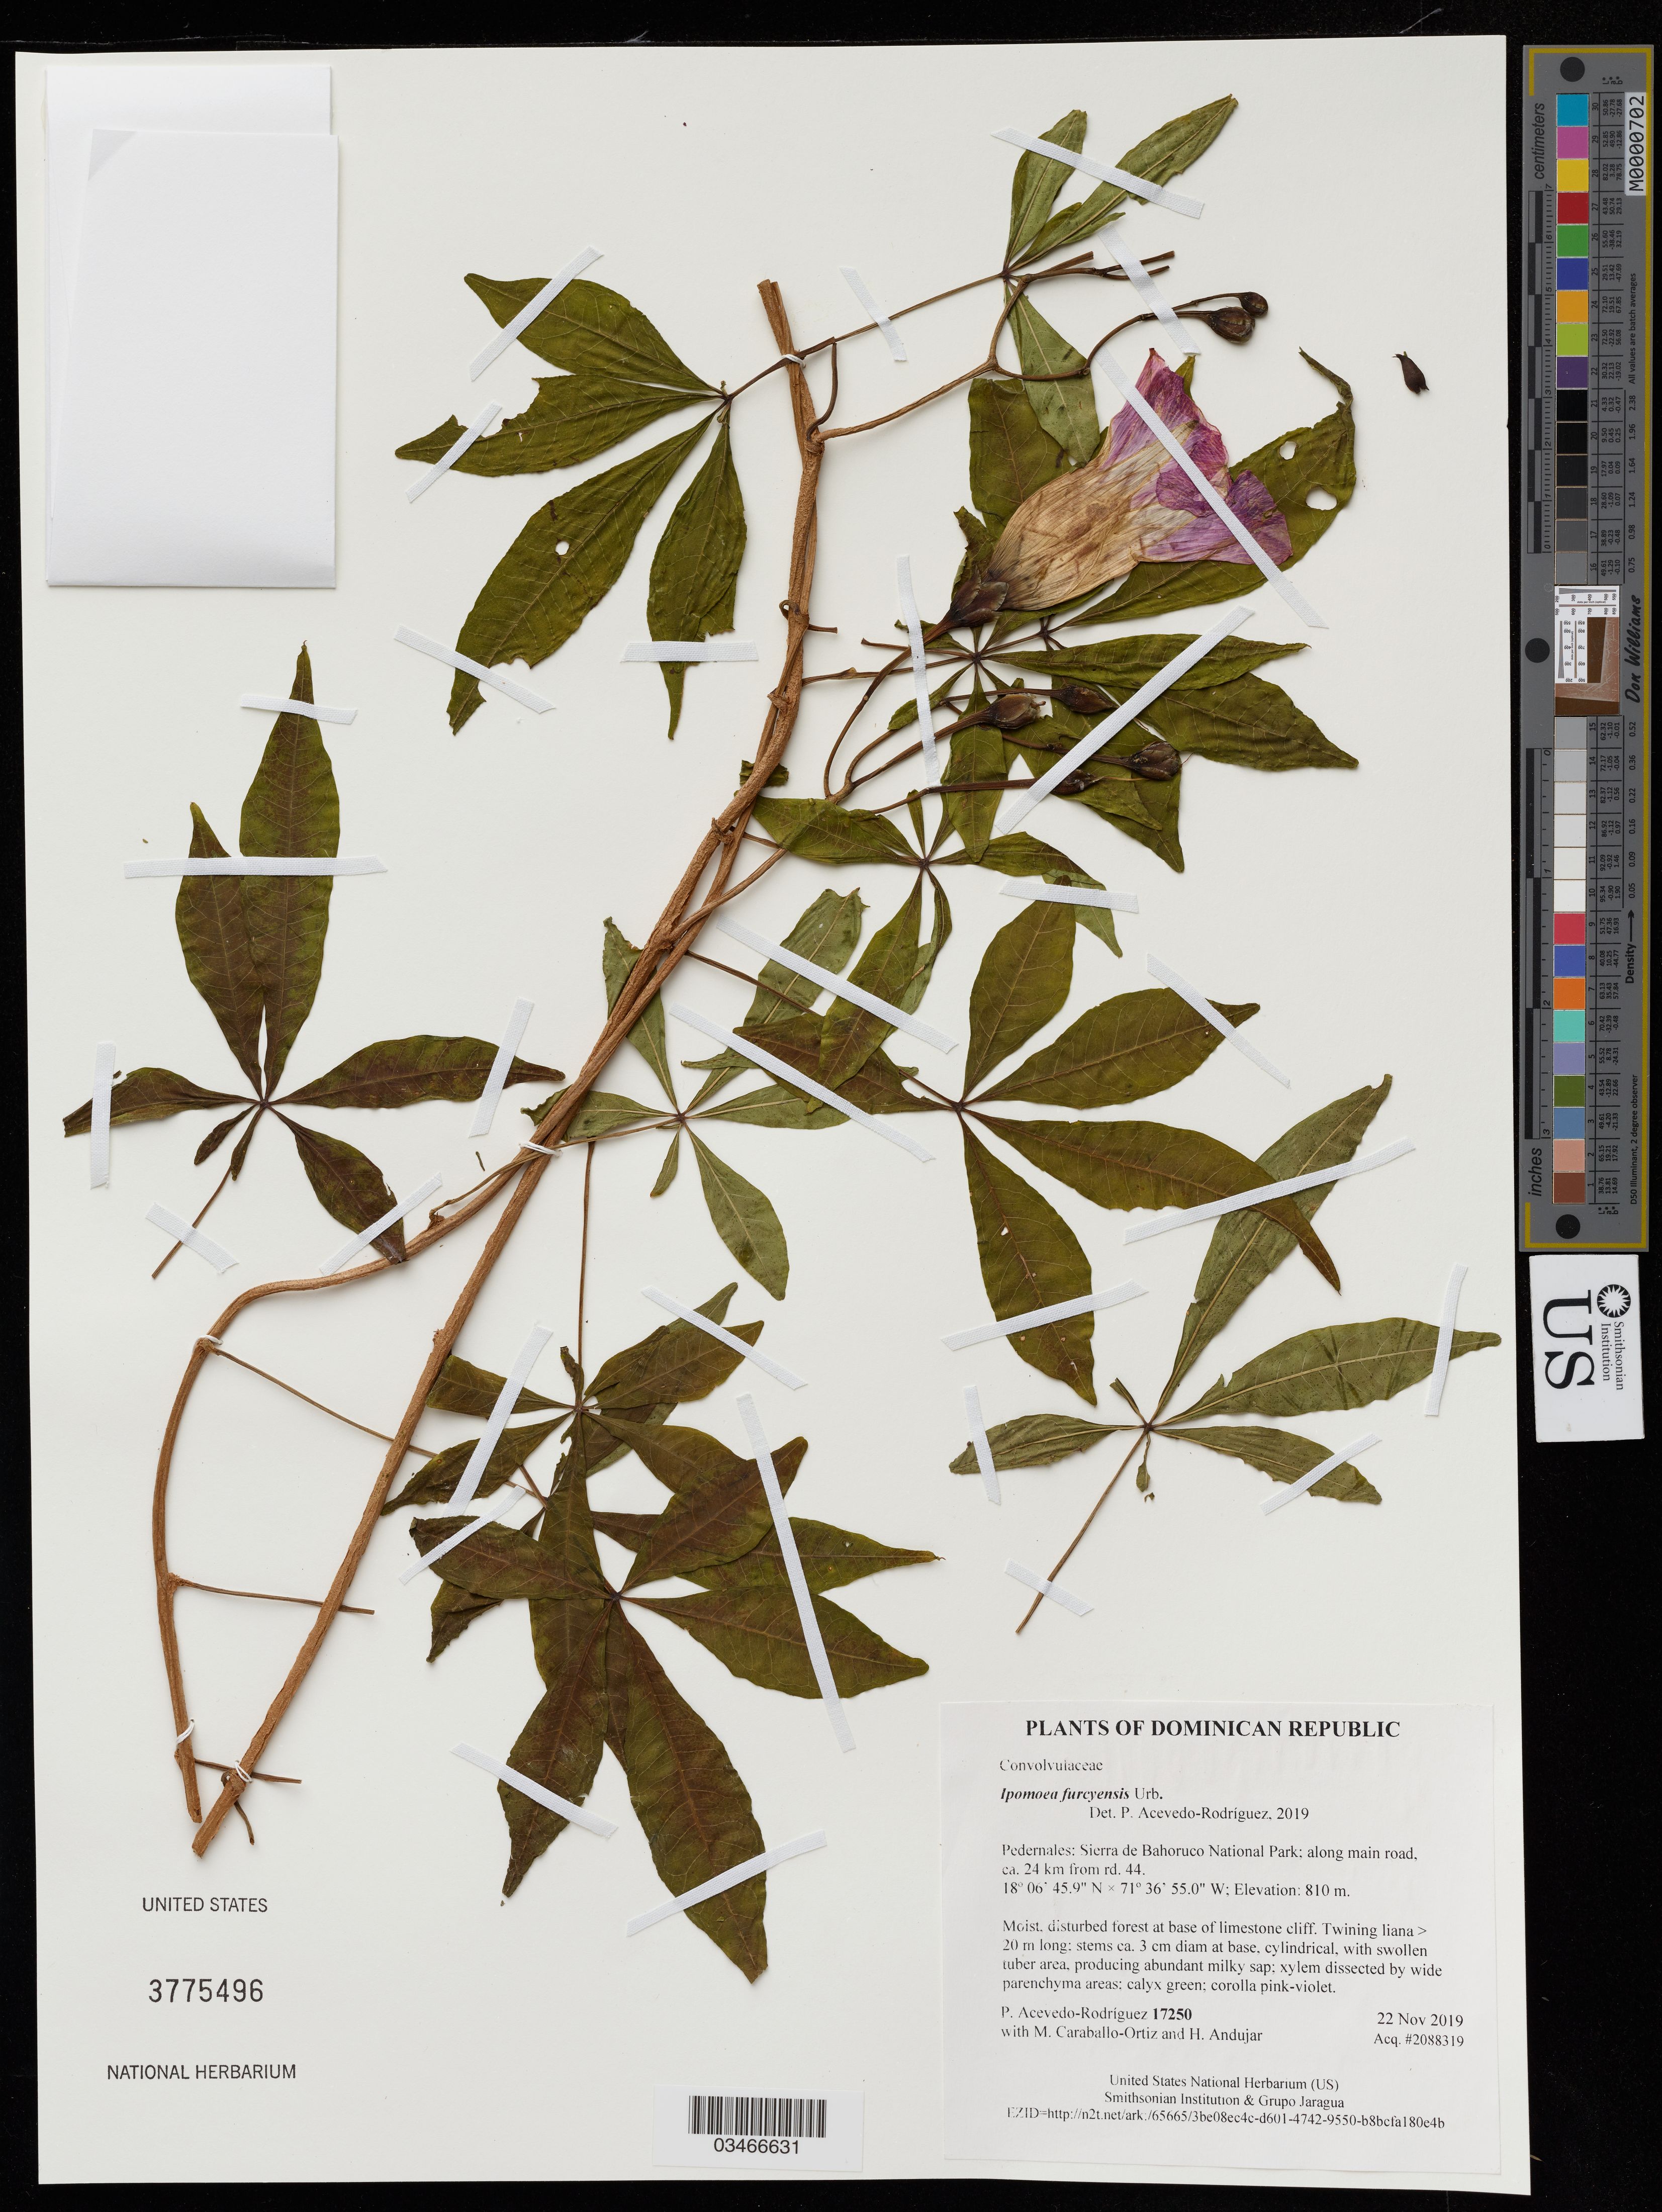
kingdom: Plantae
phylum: Tracheophyta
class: Magnoliopsida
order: Solanales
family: Convolvulaceae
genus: Ipomoea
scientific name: Ipomoea furcyensis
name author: Urb.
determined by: Acevedo-Rodriguez, P., (US), Smithsonian Institution - National Museum of Natural History (UNITED STATES)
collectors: P. Acevedo-Rodriguez, M. Caraballo-Ortiz & H. Andujar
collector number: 17250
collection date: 2019-11-22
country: Dominican Republic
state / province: Pedernales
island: Hispaniola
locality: Sierra de Bahoruco National Park; along main road, ca. 24 km from RD 44.; moist , disturbed forest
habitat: Moist, disturbed forest at base of limestone clift.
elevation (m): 810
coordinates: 18.11275 N, 71.61528 W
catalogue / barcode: US 3775496